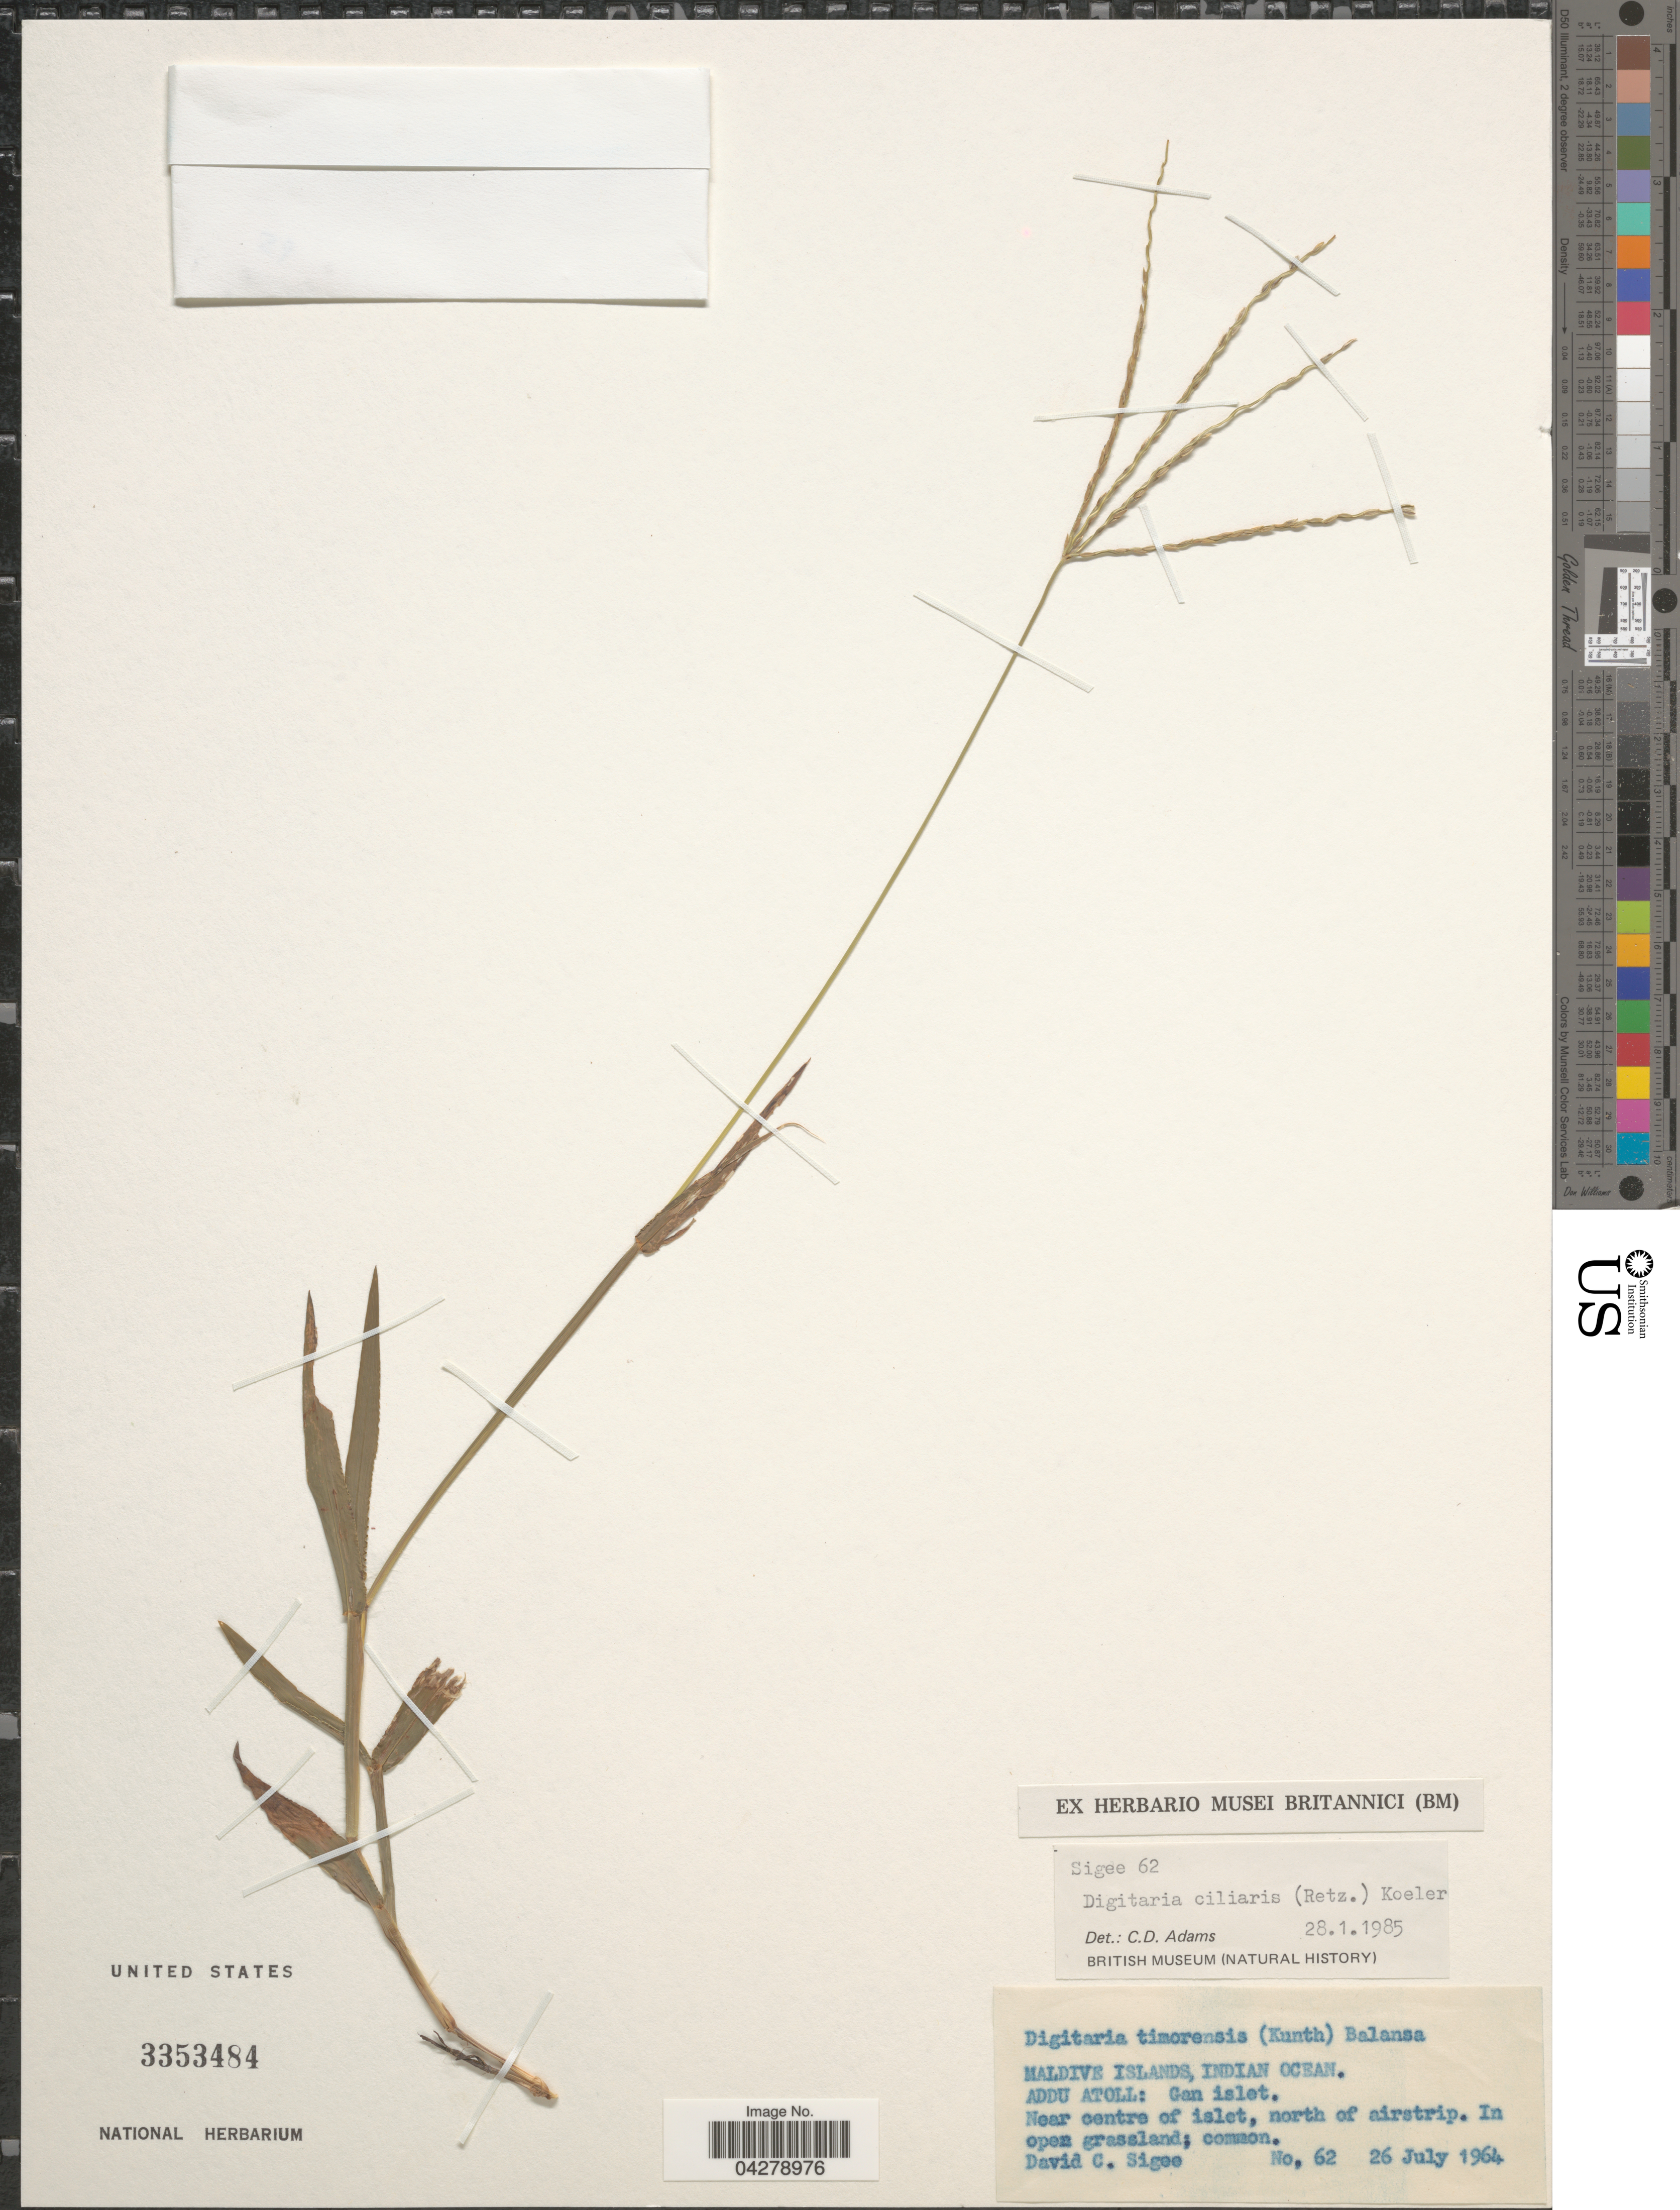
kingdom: Plantae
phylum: Tracheophyta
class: Liliopsida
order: Poales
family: Poaceae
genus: Digitaria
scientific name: Digitaria ciliaris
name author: (Retz.) Koeler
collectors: D. C. Sigee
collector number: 62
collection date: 1964-07-26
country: Maldive Islands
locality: Indian Ocean. Addu Atoll: Gan islet. Near centre of islet, north of airstrip. In open grassland.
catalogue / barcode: US 3353484